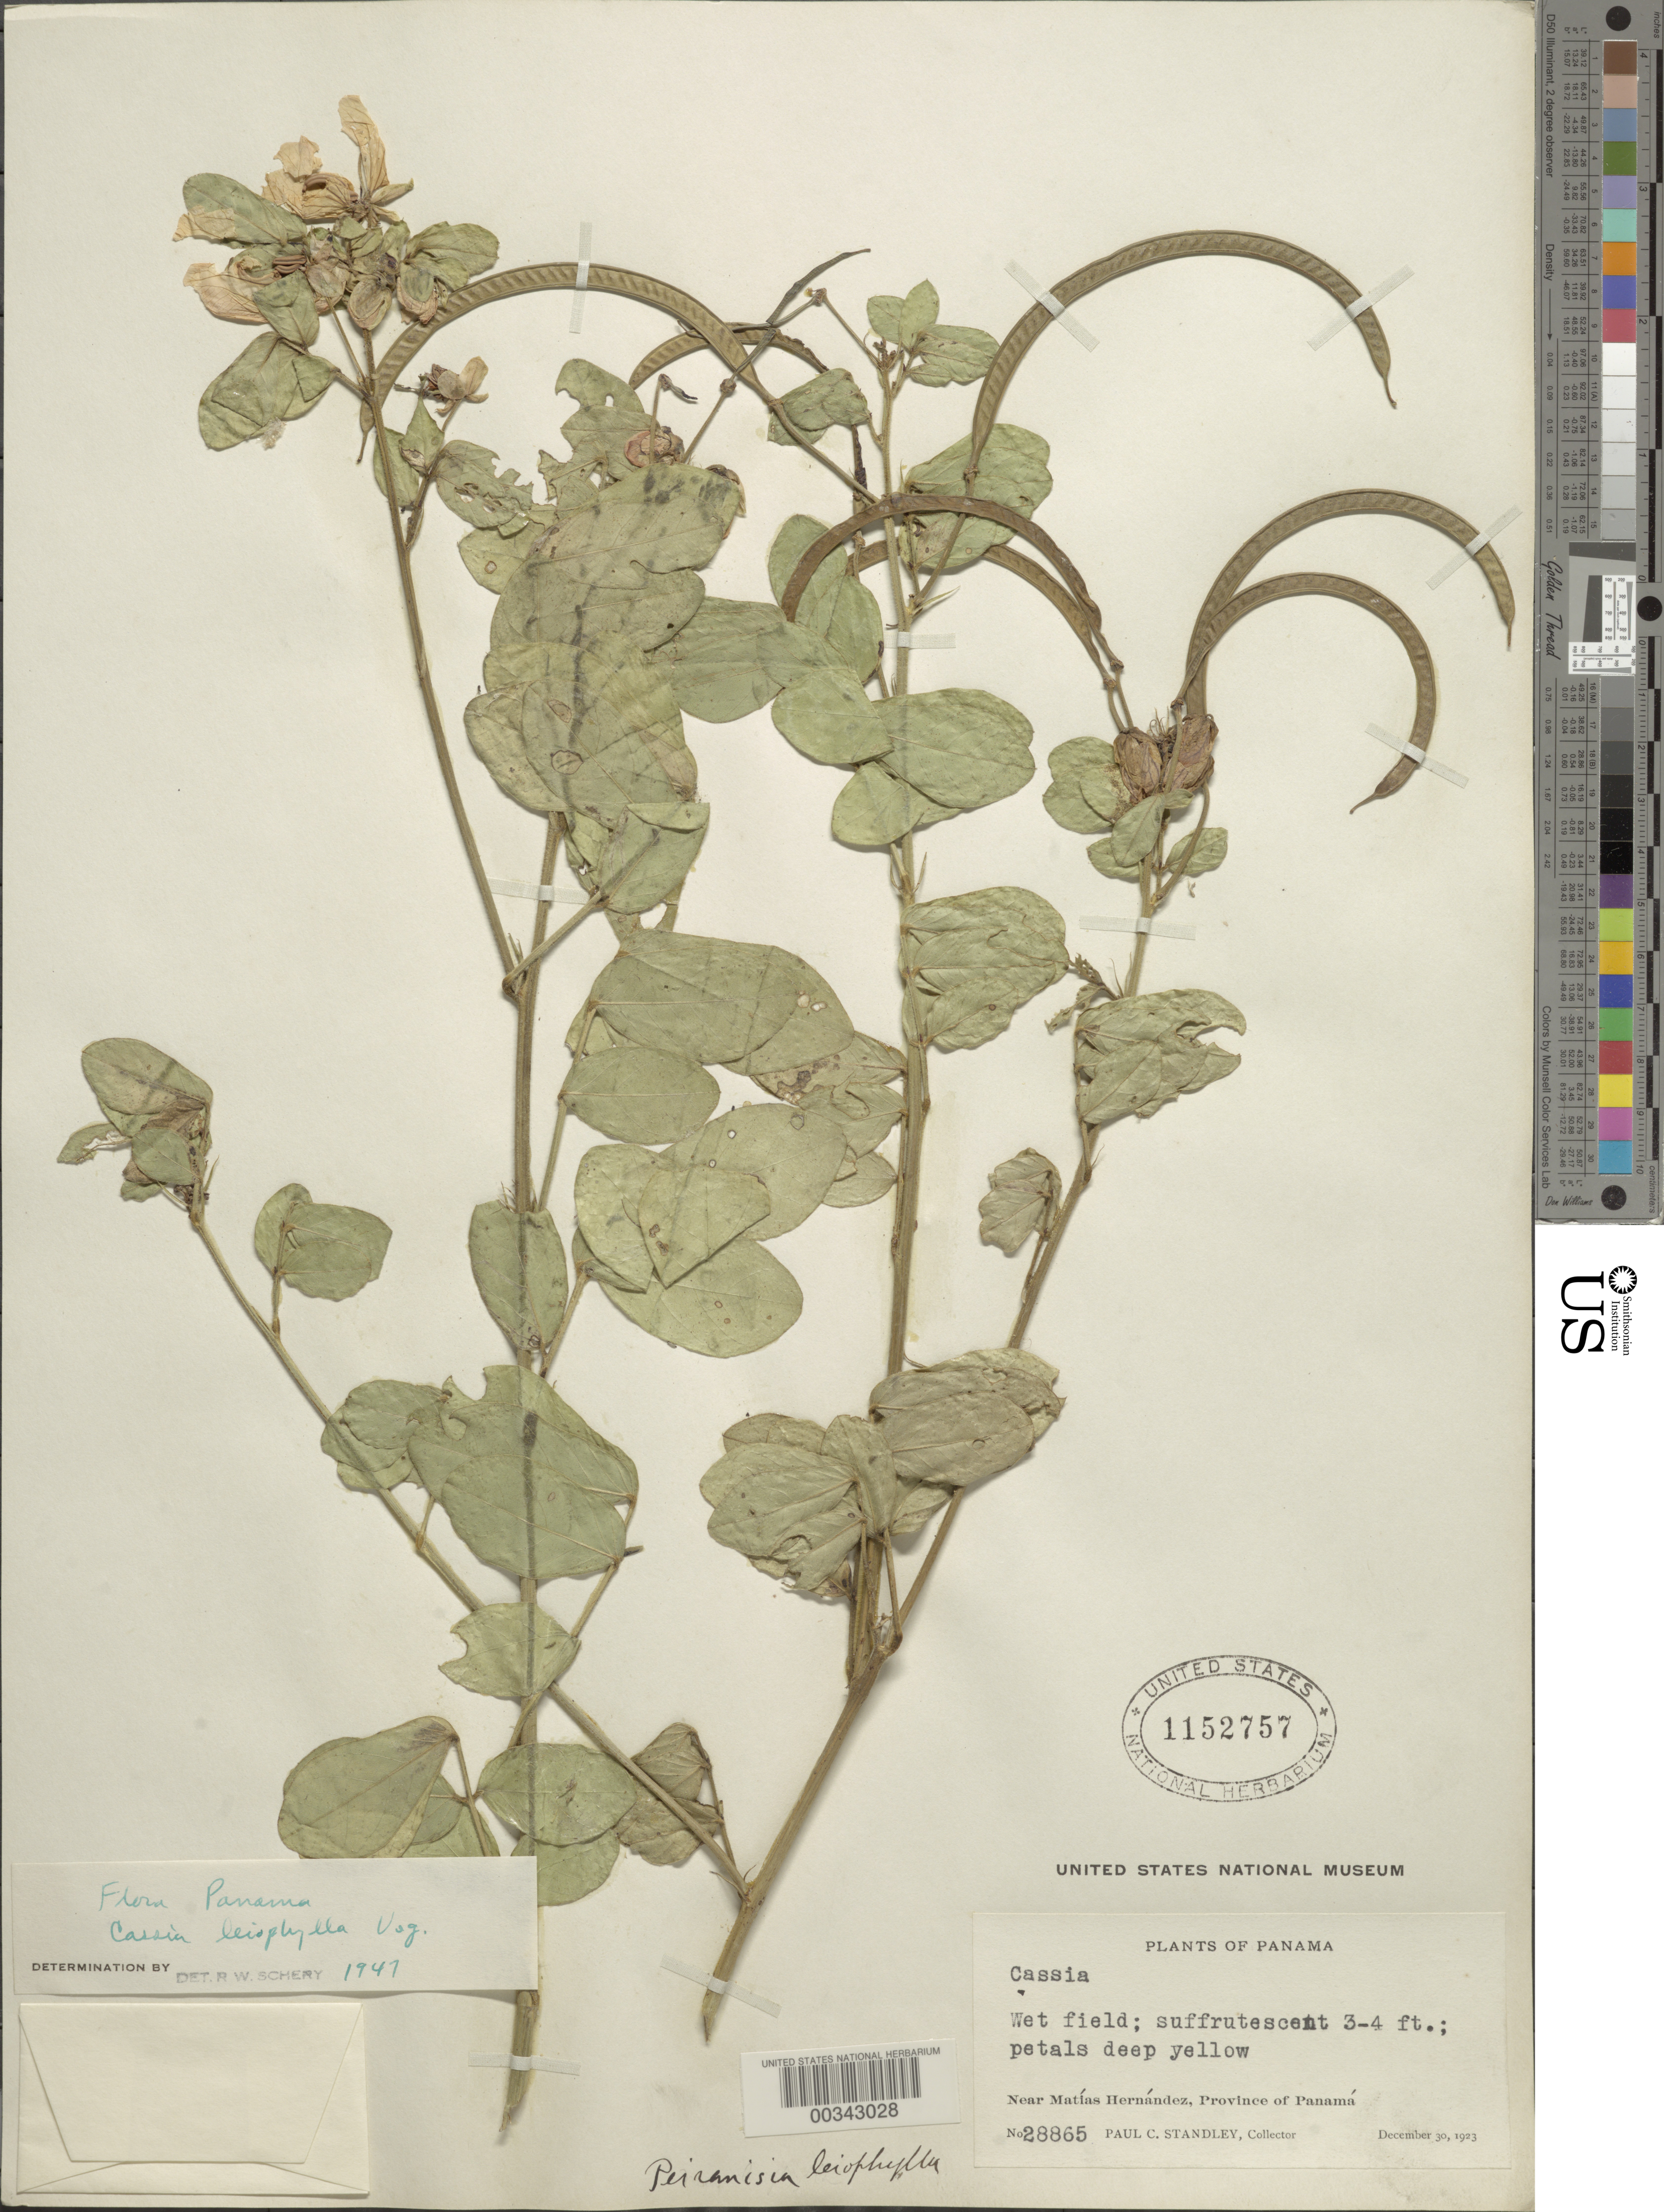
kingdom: Plantae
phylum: Tracheophyta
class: Magnoliopsida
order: Fabales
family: Fabaceae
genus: Senna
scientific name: Senna leiophylla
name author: (Vogel) H.S. Irwin & Barneby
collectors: P. C. Standley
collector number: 28865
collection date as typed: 30 Dec 1923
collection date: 1923-12-30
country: Panama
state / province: Panamá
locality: Near Matias Hernandez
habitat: Wet field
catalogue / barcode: US 1152757